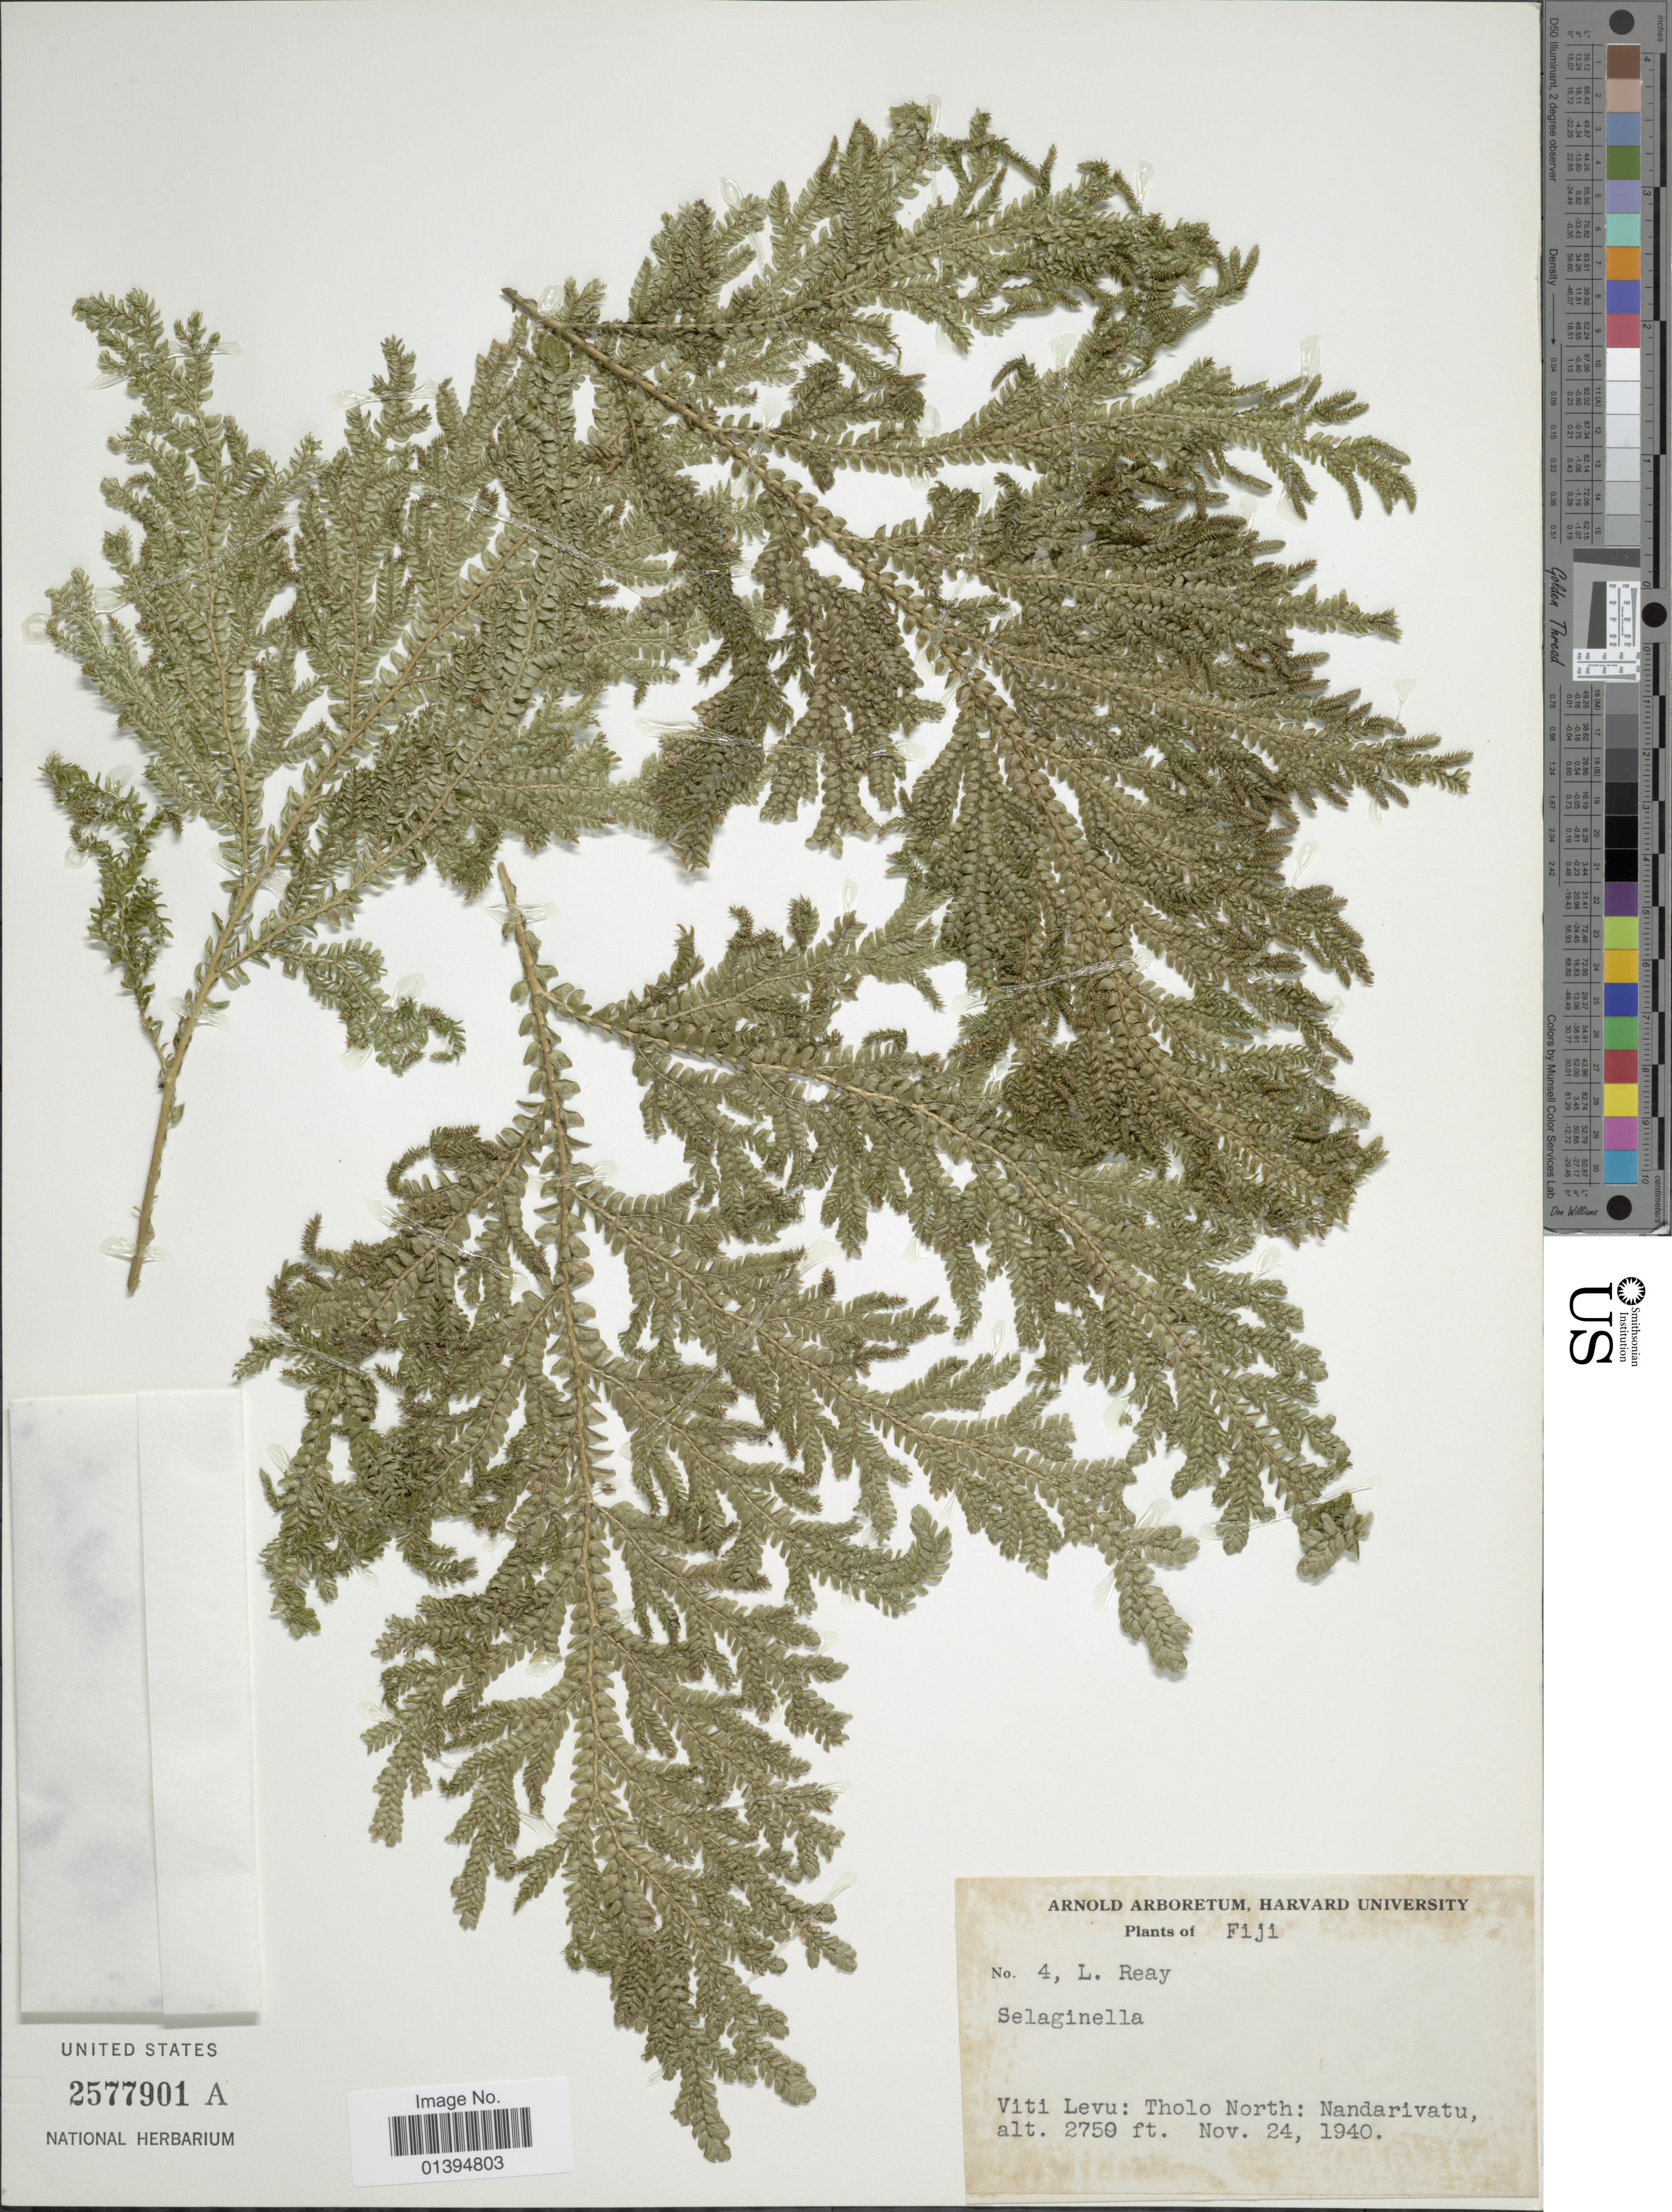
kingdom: Plantae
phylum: Tracheophyta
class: Lycopodiopsida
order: Selaginellales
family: Selaginellaceae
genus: Selaginella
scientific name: Selaginella sp.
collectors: L. Reay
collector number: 4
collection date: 1940-11-24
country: Fiji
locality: Viti Levu: Tholo North: Nandarivatu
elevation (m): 838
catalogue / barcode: US 2577901A